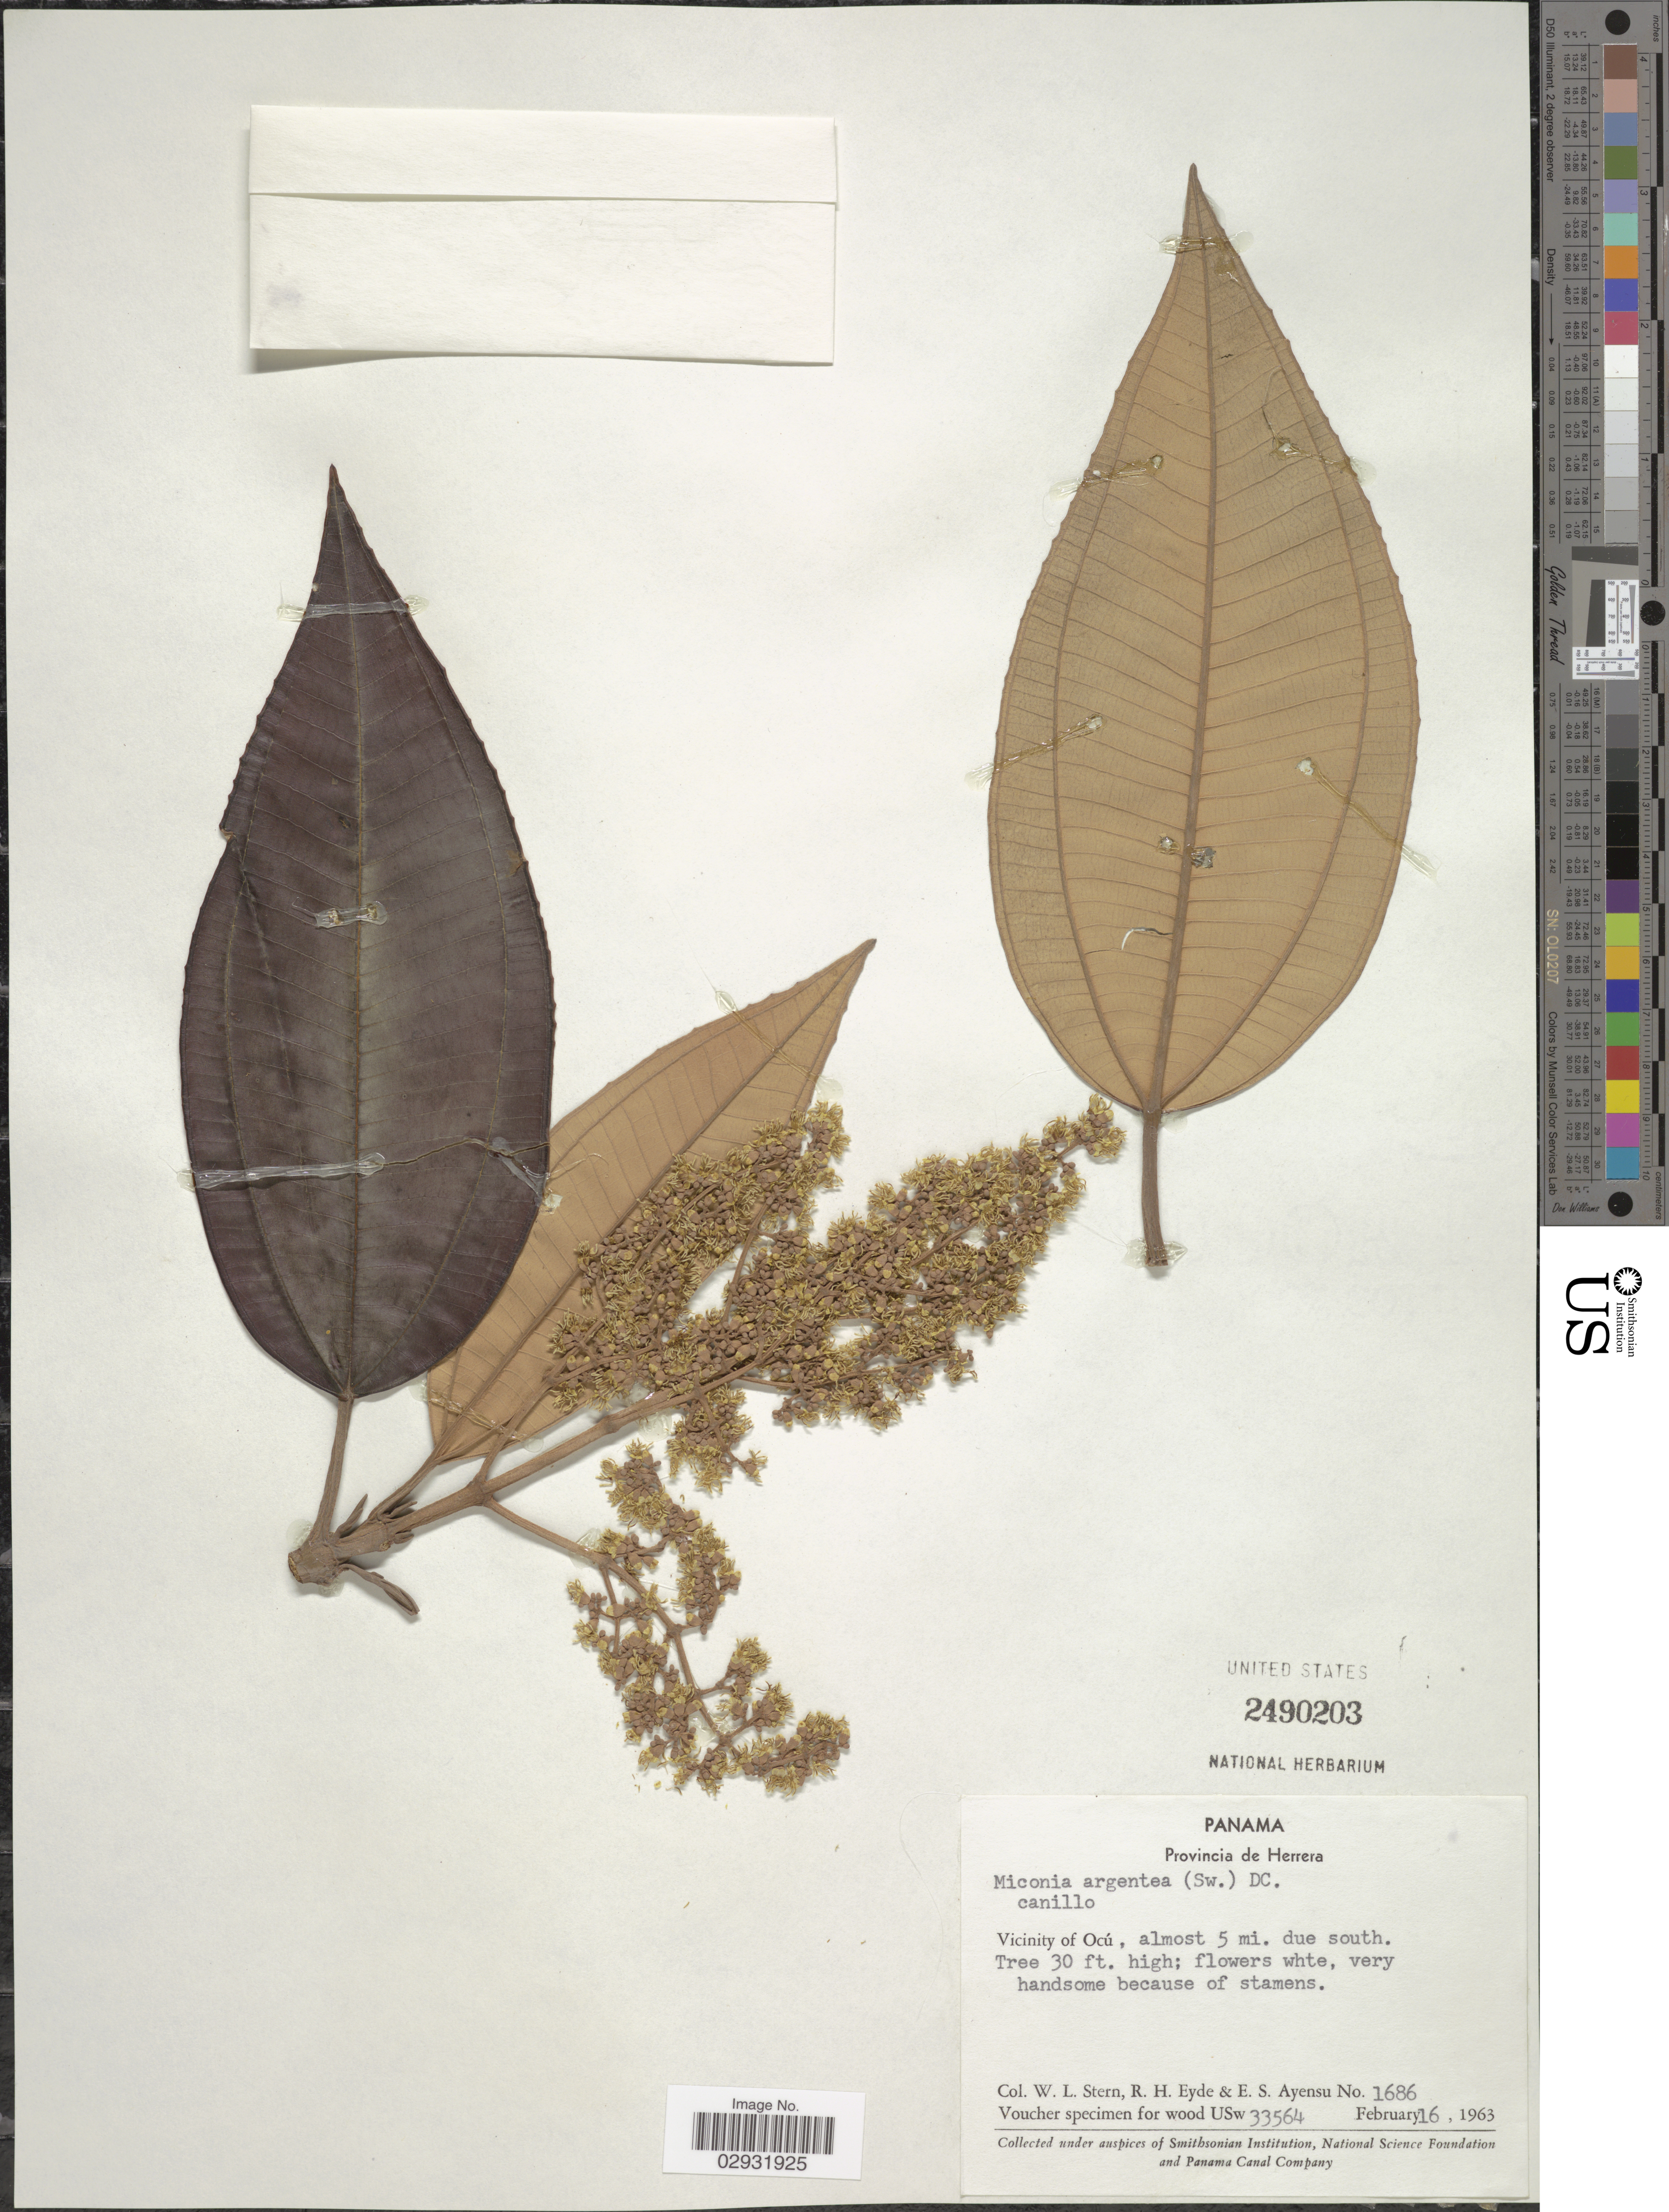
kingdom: Plantae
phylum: Tracheophyta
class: Magnoliopsida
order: Myrtales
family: Melastomataceae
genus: Miconia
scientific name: Miconia argentea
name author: (Sw.) DC.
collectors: W. L. Stern, R. H. Eyde & E. S. Ayensu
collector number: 1686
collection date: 1963-02-16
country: Panama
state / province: Herrera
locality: Vicinity of Ocú, almost 5 mi. due south.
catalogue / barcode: US 2490203